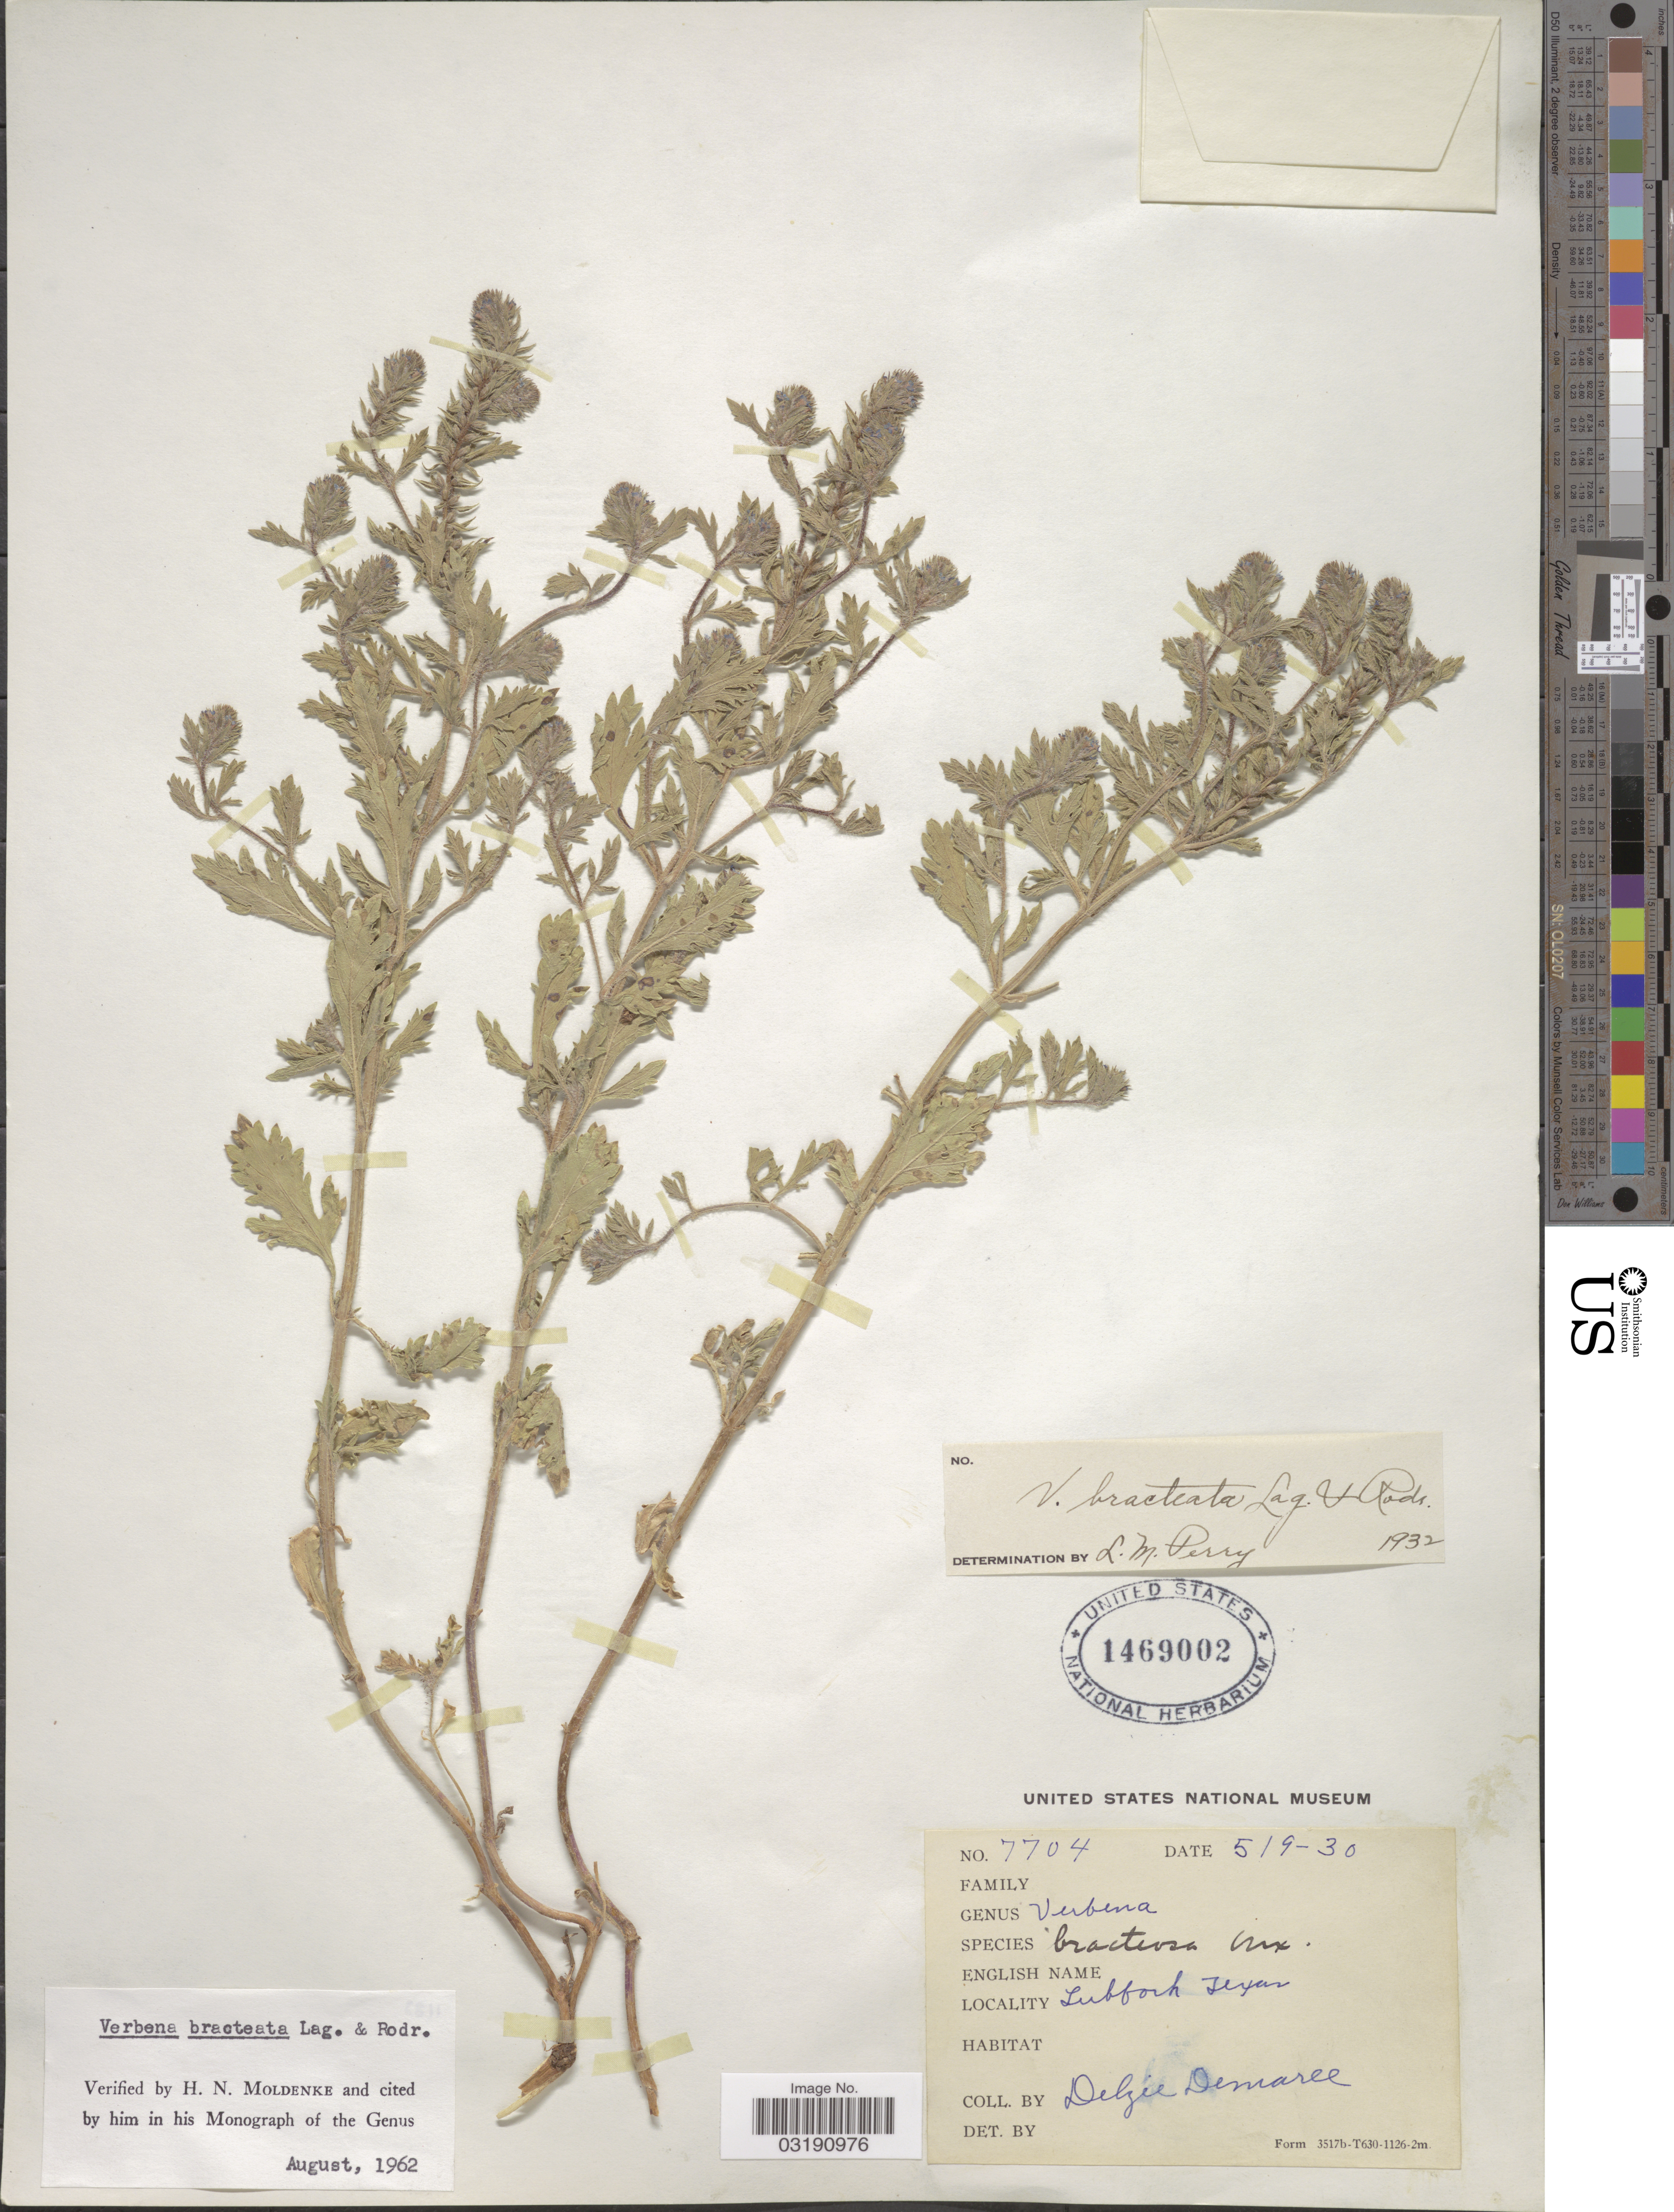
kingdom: Plantae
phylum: Tracheophyta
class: Magnoliopsida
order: Lamiales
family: Verbenaceae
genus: Verbena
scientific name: Verbena bracteata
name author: Cav. ex Lag. & Rodr.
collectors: D. Demaree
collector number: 7704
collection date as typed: Transcribed d/m/y: 9/5/30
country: United States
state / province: Texas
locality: Lubbock.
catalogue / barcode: US 1469002